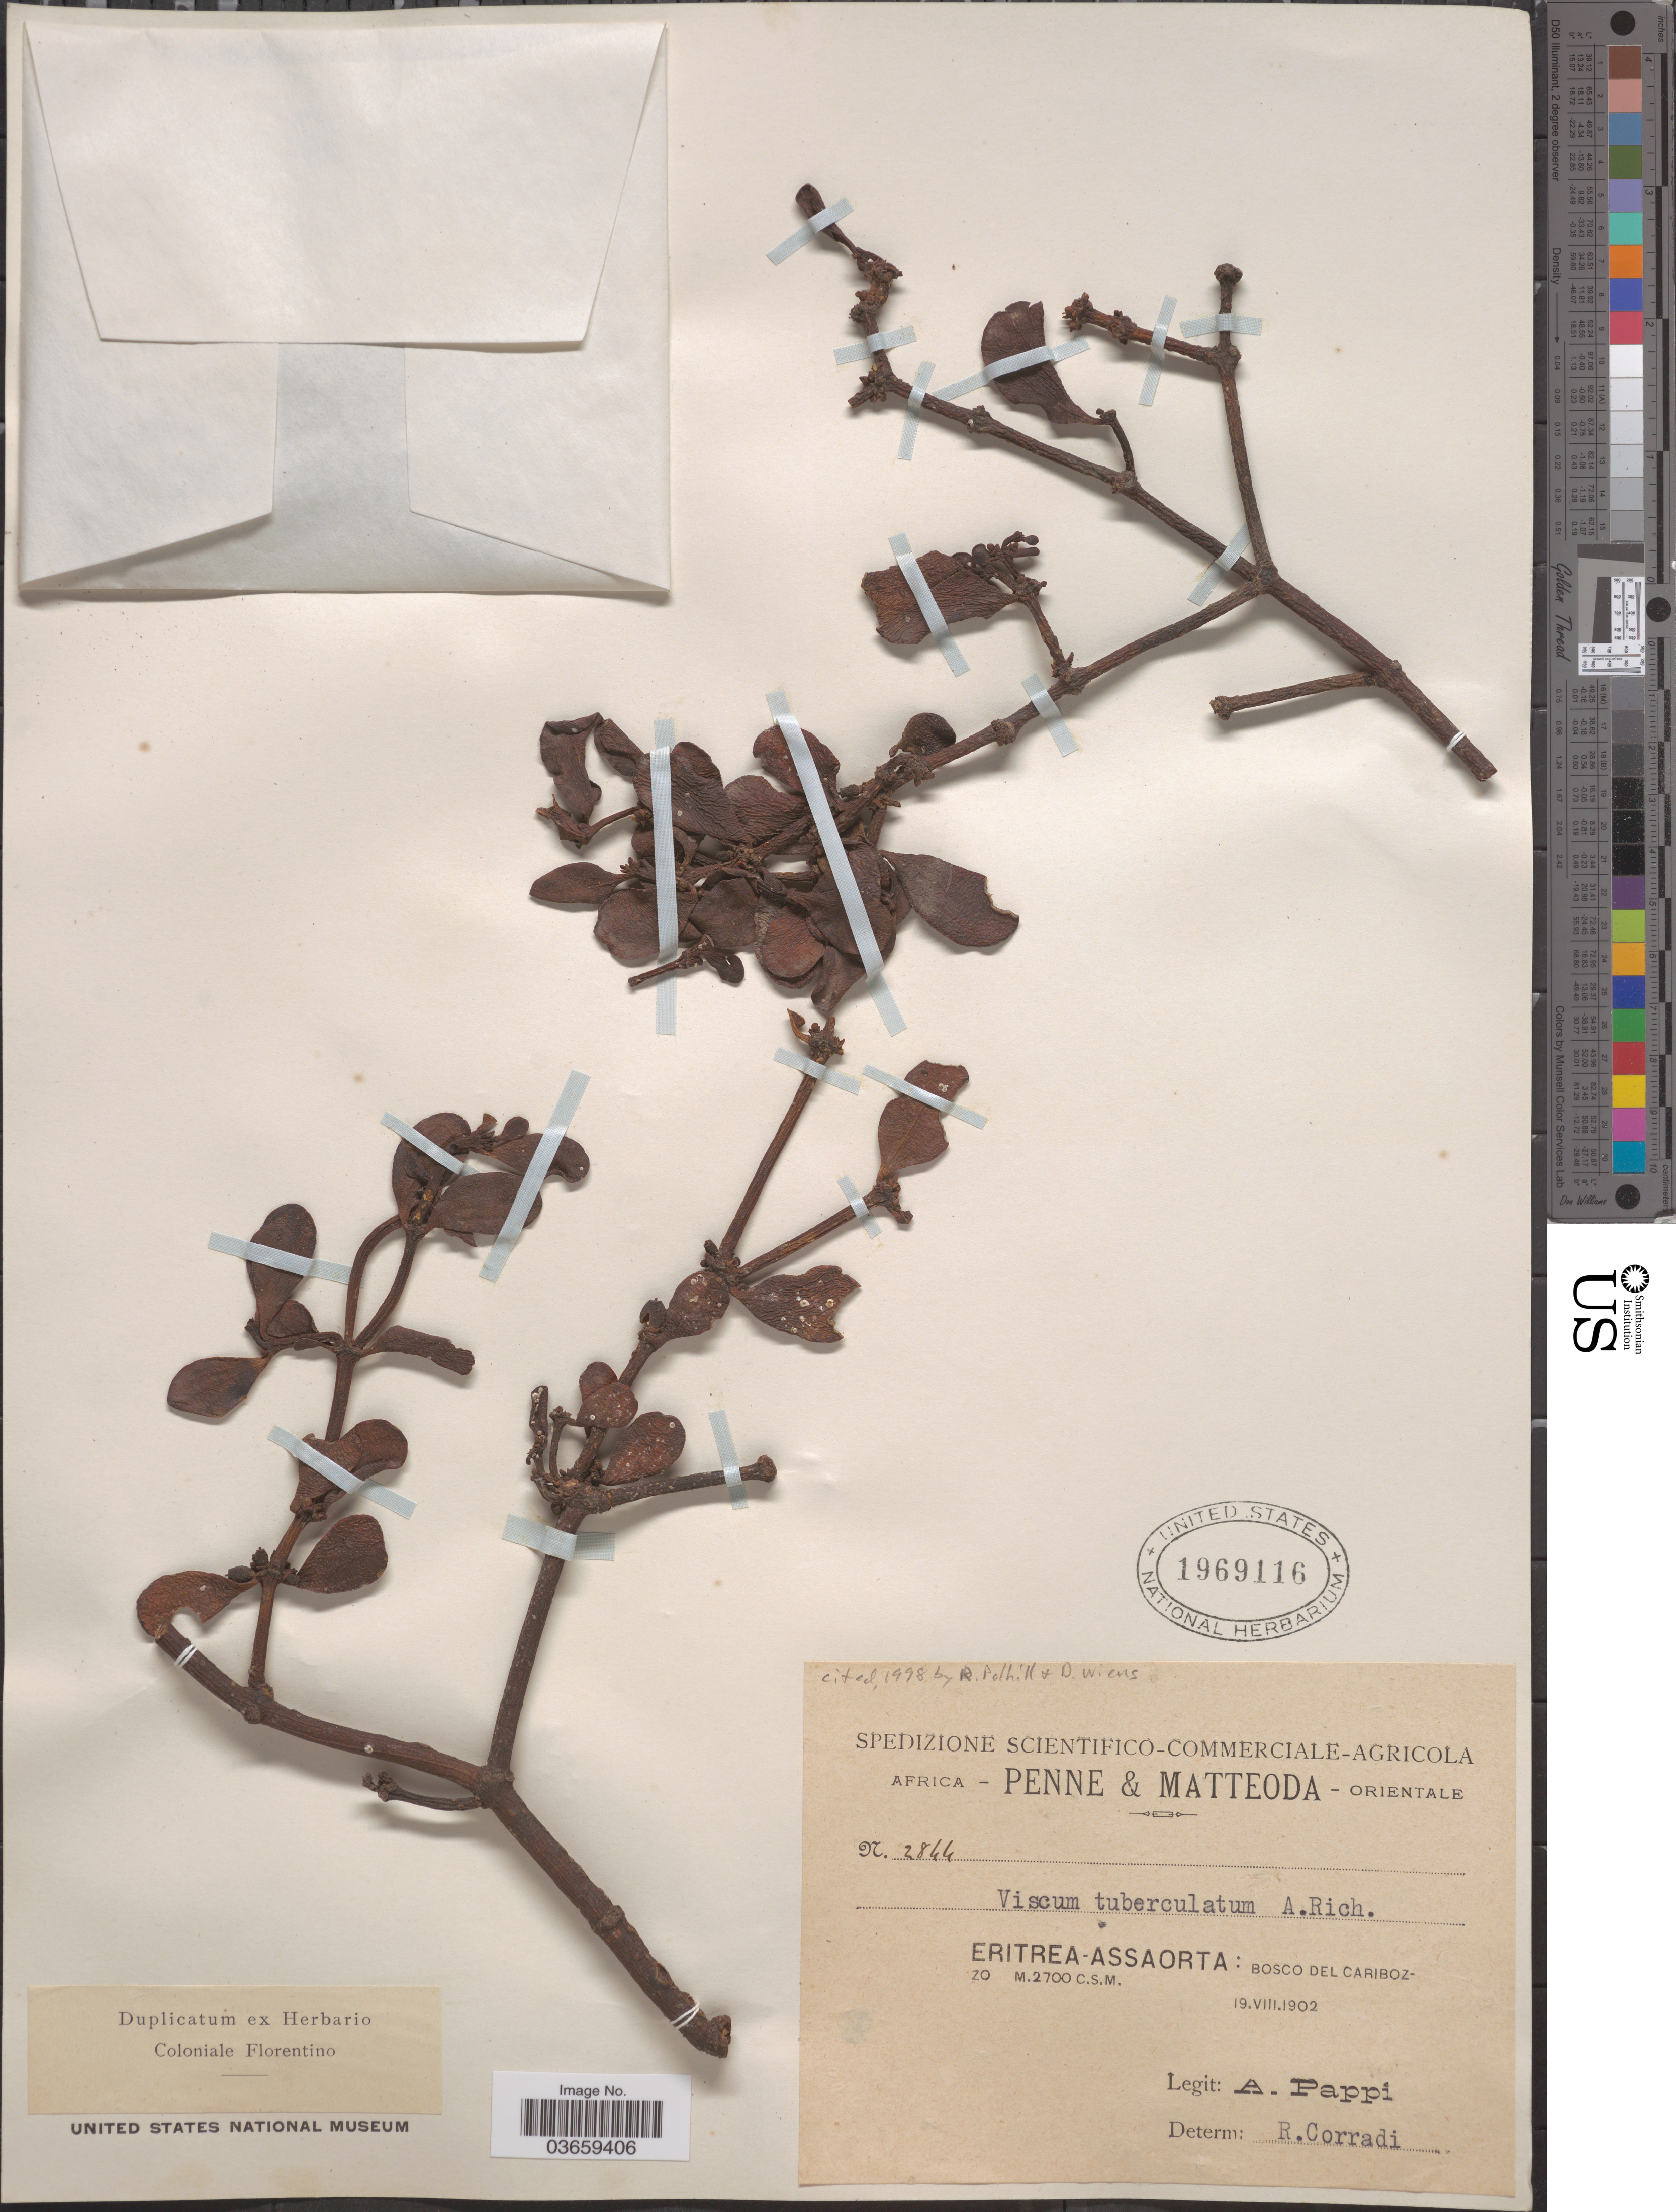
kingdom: Plantae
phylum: Tracheophyta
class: Magnoliopsida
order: Santalales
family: Viscaceae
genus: Viscum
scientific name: Viscum tuberculatum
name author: A. Rich.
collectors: A. Pappi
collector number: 2844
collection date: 1902-08-19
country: Eritrea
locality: Orientale. Eritrea - Assaorta: Bosco del Caribozzo.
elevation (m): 2700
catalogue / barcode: US 1969116